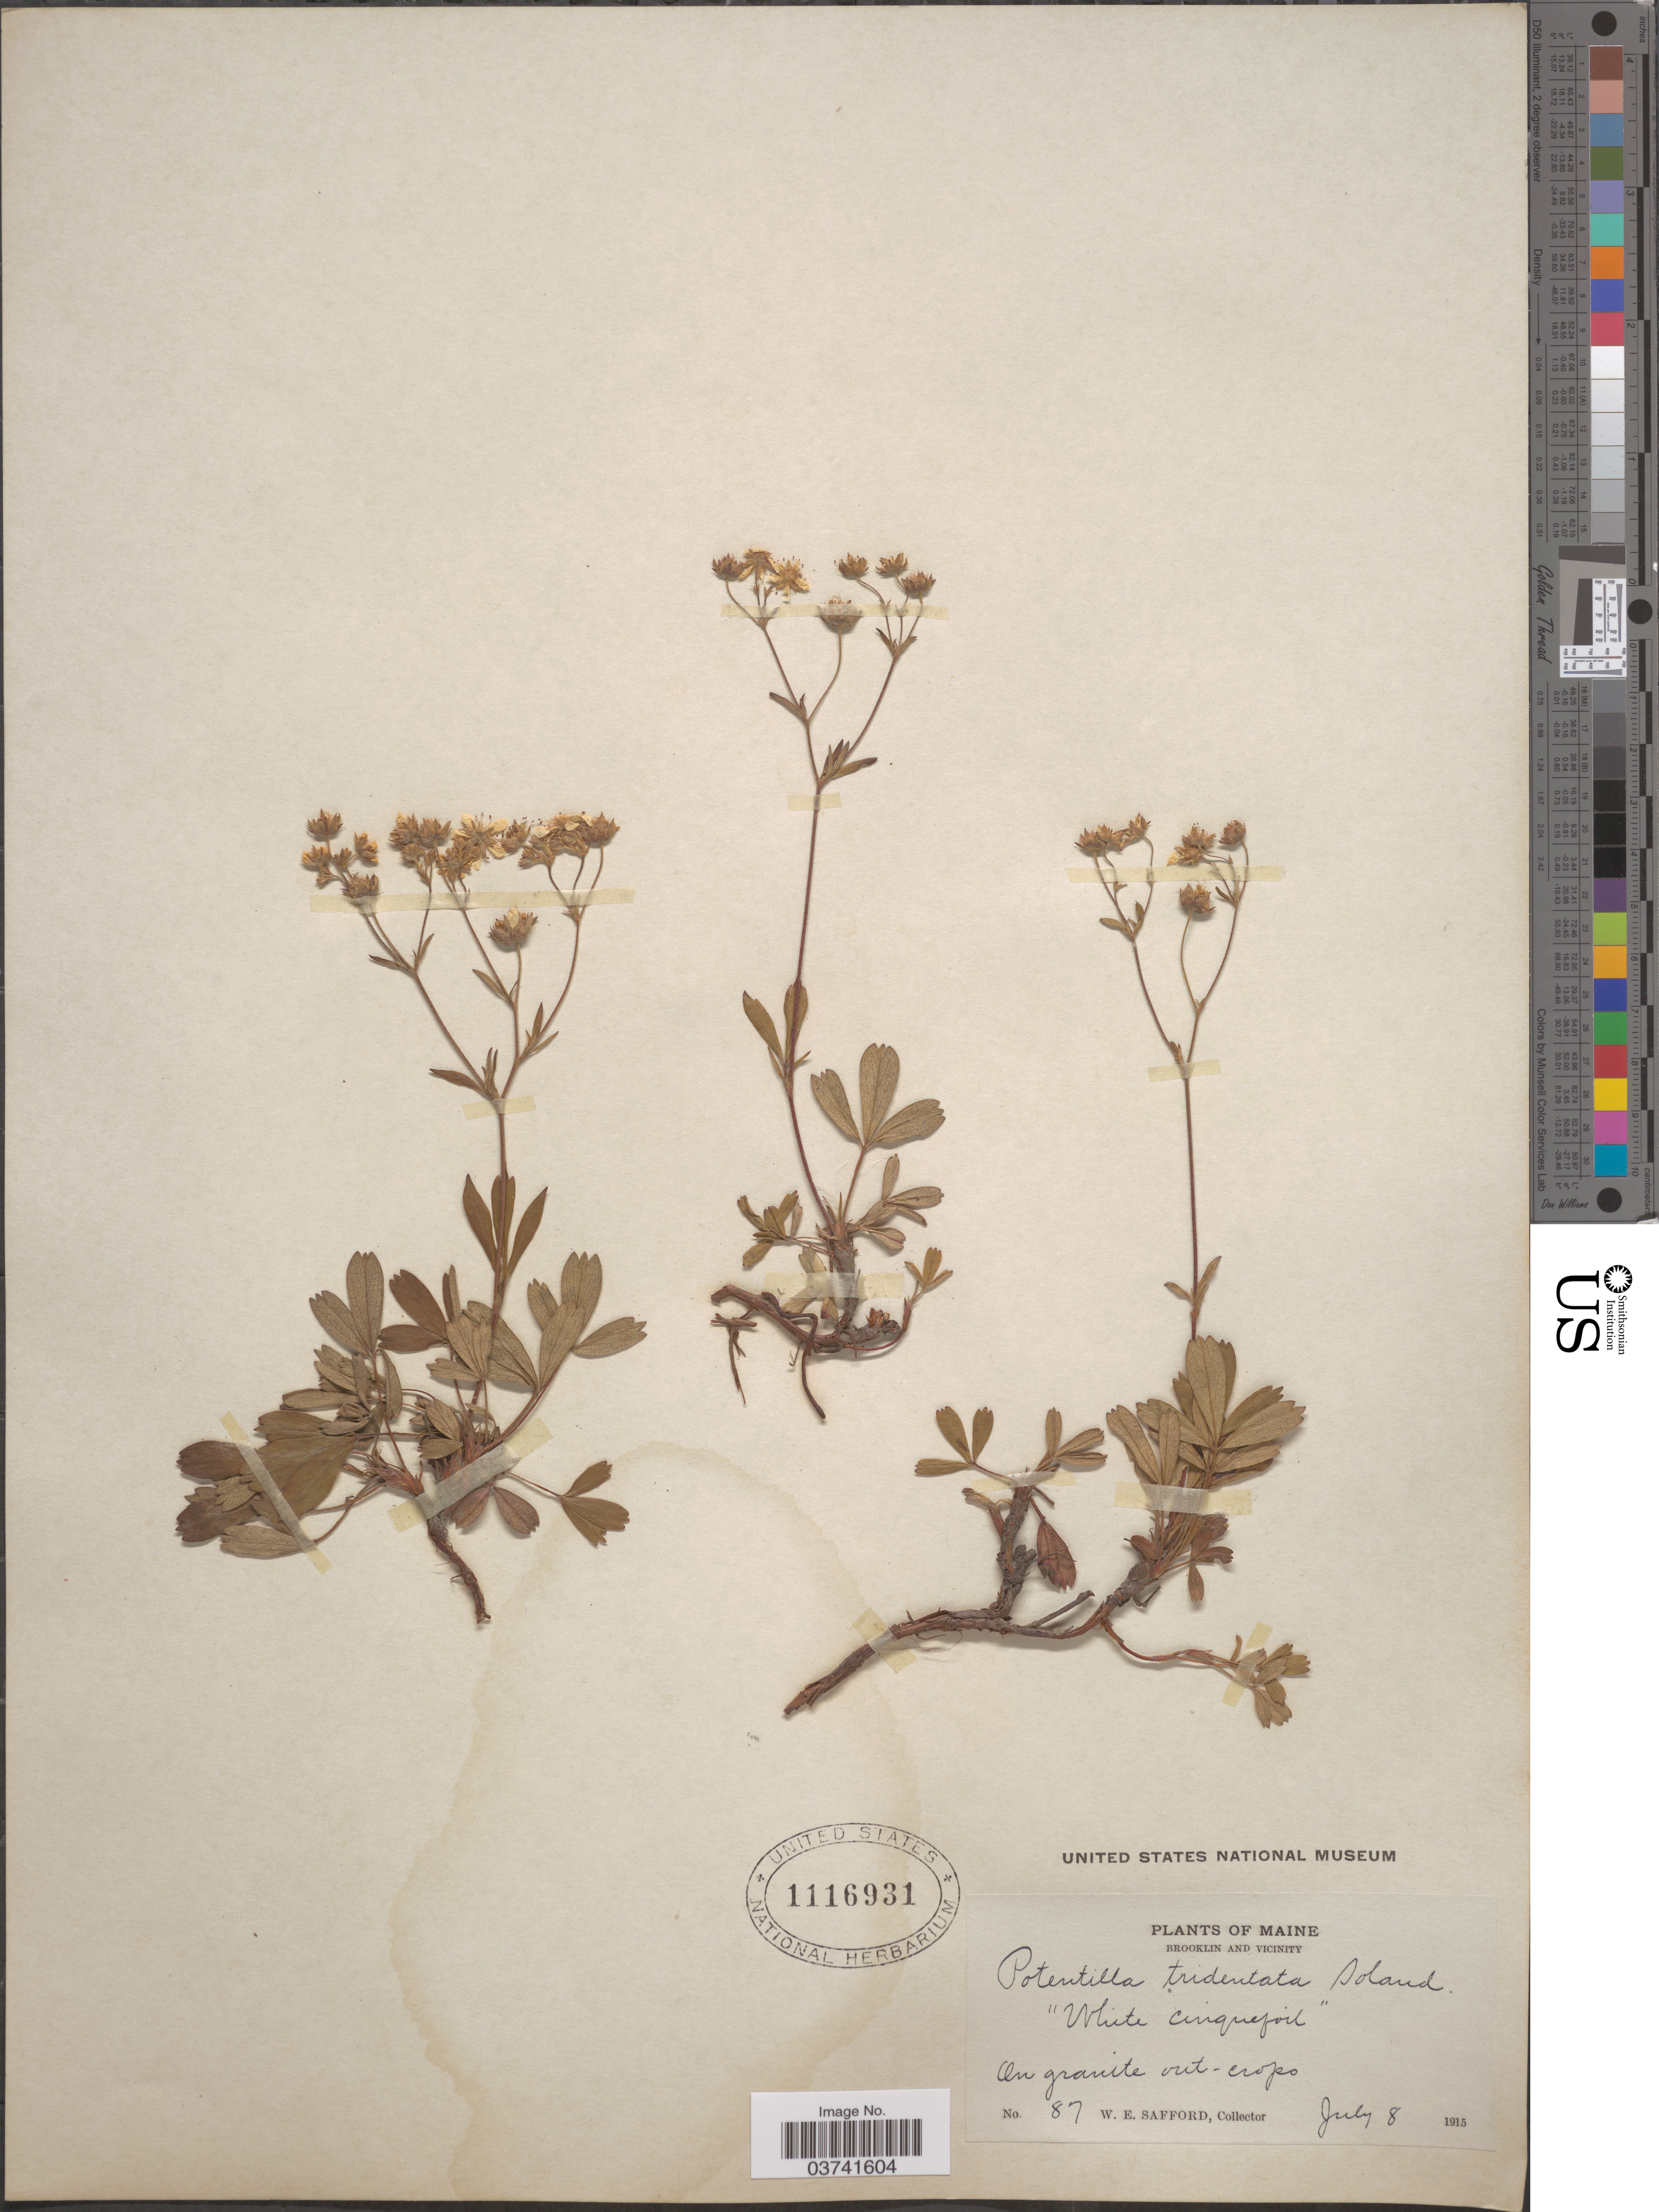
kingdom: Plantae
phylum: Tracheophyta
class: Magnoliopsida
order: Rosales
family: Rosaceae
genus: Potentilla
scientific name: Potentilla tridentata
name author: Aiton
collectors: W. E. Safford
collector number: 87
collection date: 1915-07-08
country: United States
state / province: Maine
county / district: Hancock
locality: Brooklin and vicinity.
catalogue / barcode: US 1116931